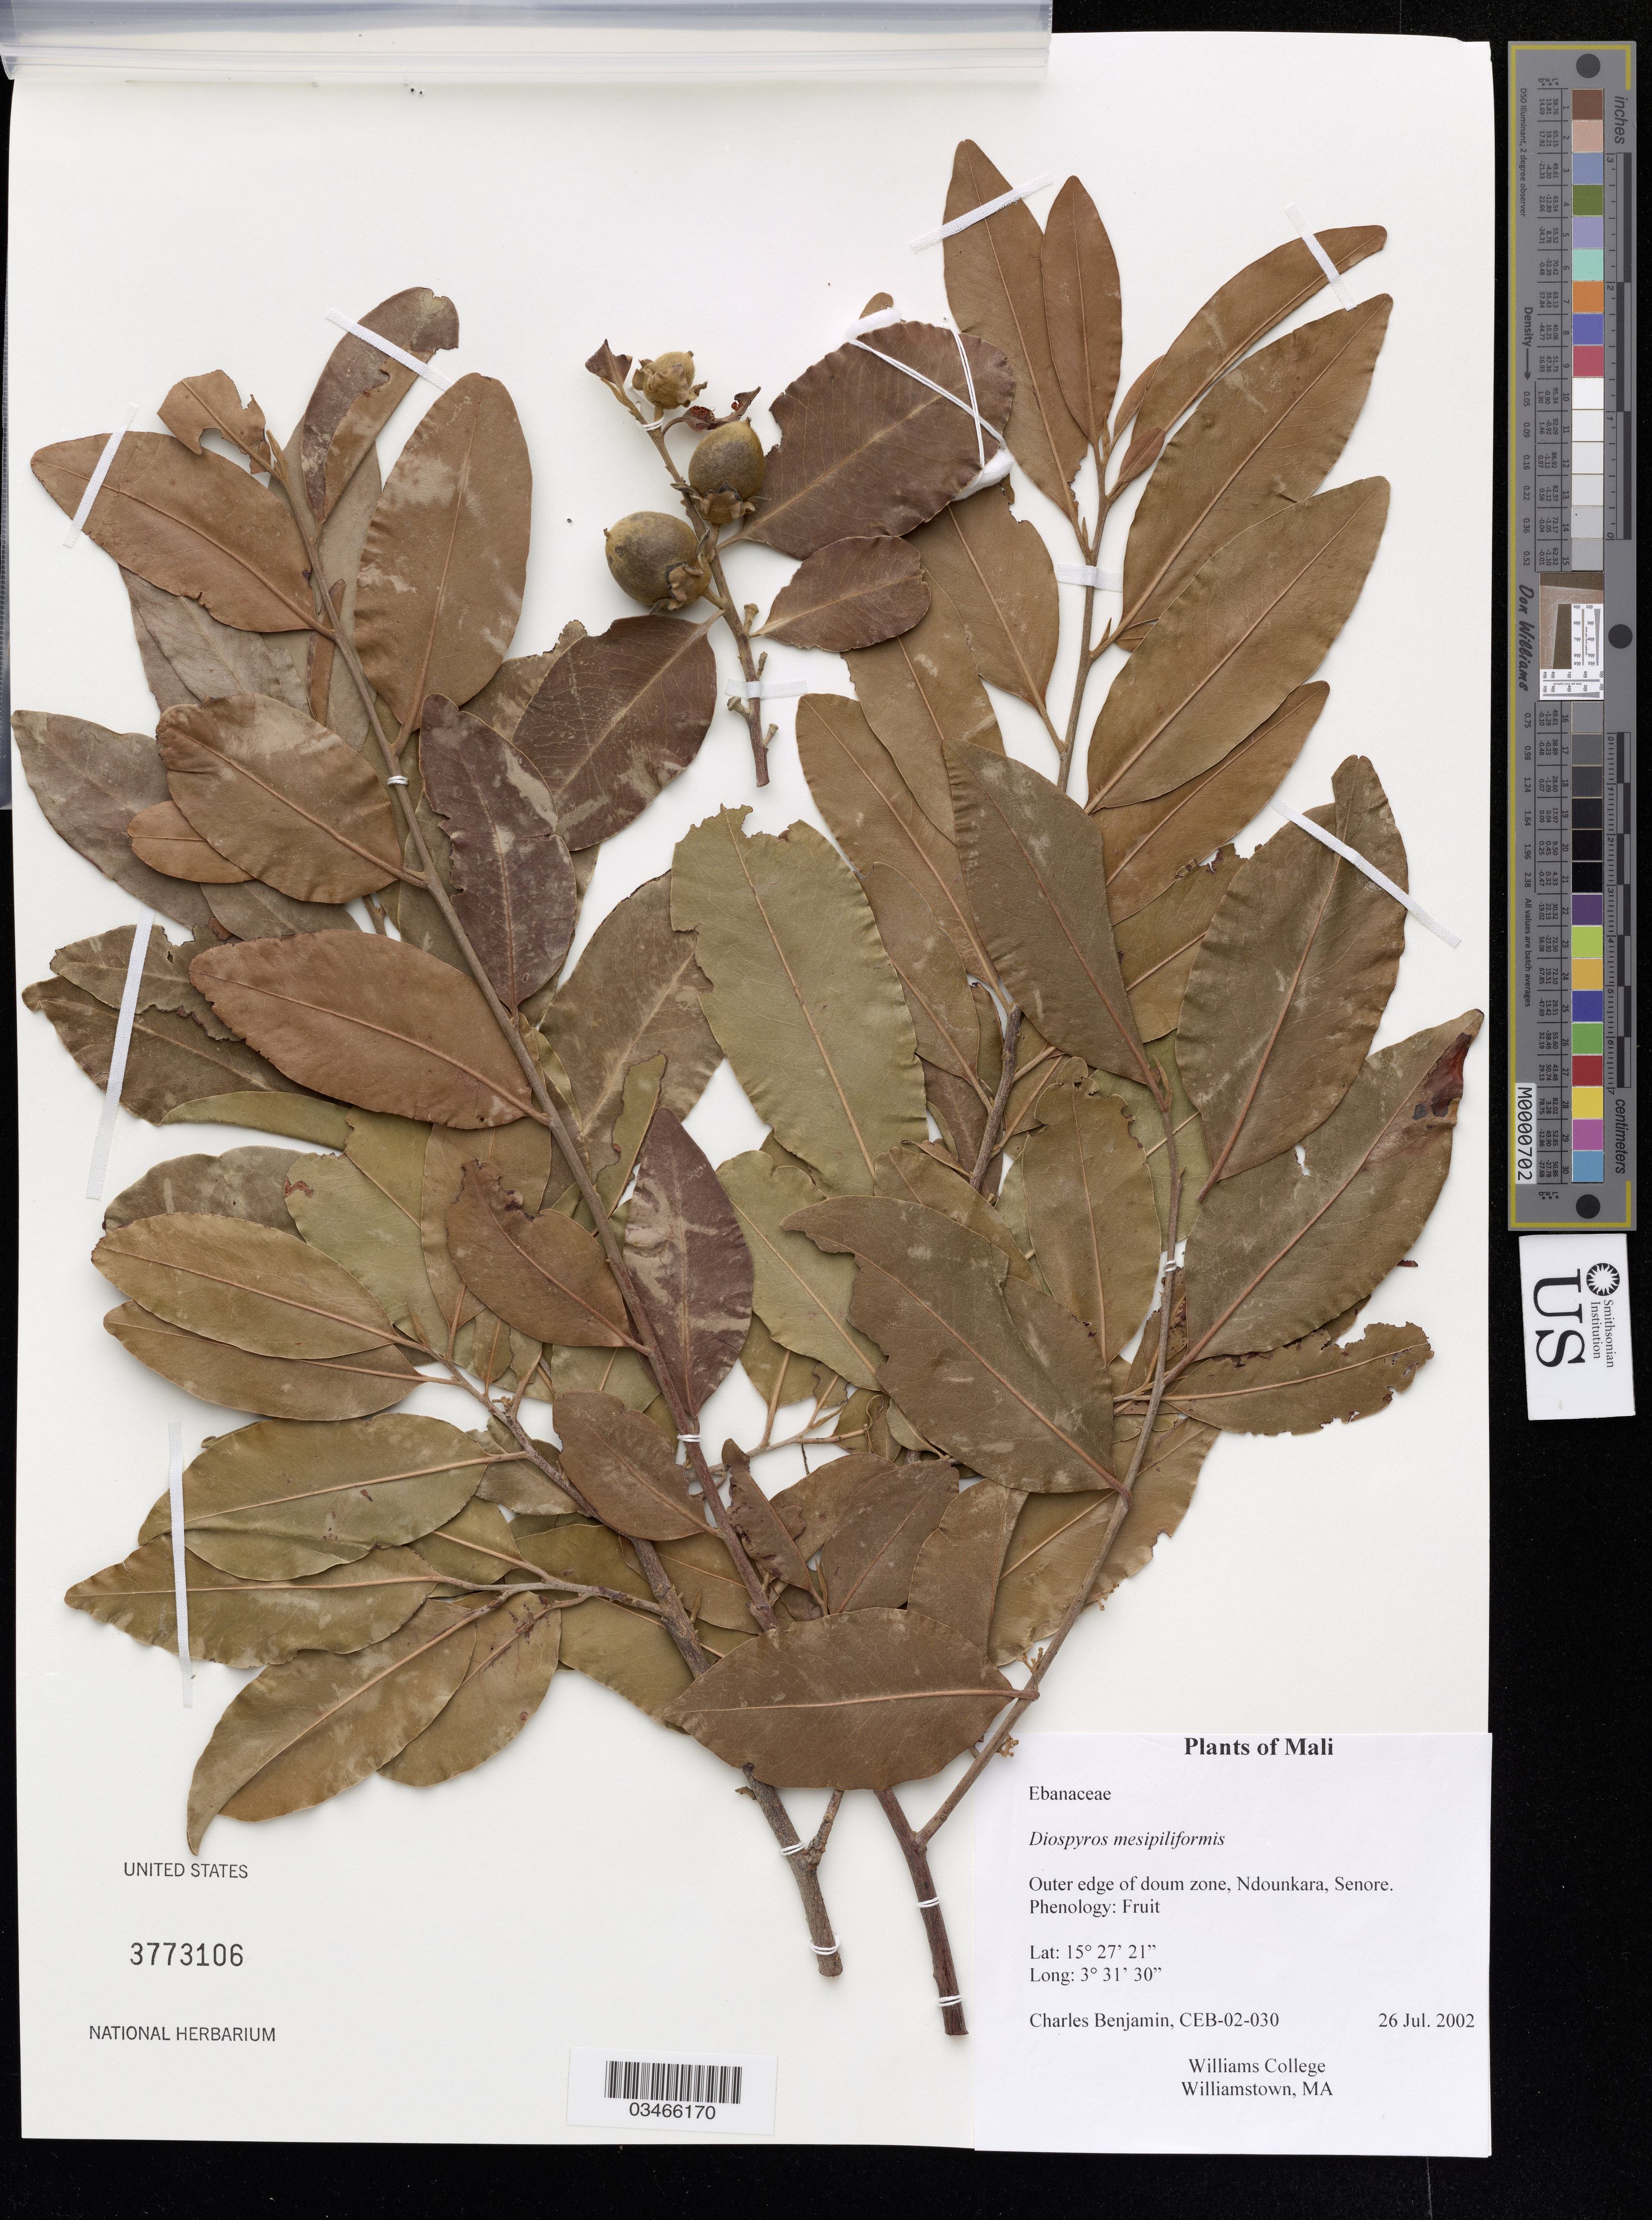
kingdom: Plantae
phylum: Tracheophyta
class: Magnoliopsida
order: Ericales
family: Ebenaceae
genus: Diospyros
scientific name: Diospyros mespiliformis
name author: Hochst. ex A. DC.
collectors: C. Benjamin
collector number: CEB-02-030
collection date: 2002-07-26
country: Mali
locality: Outer edge of doum zone, Ndounkara, Senore.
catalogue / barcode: US 3773106